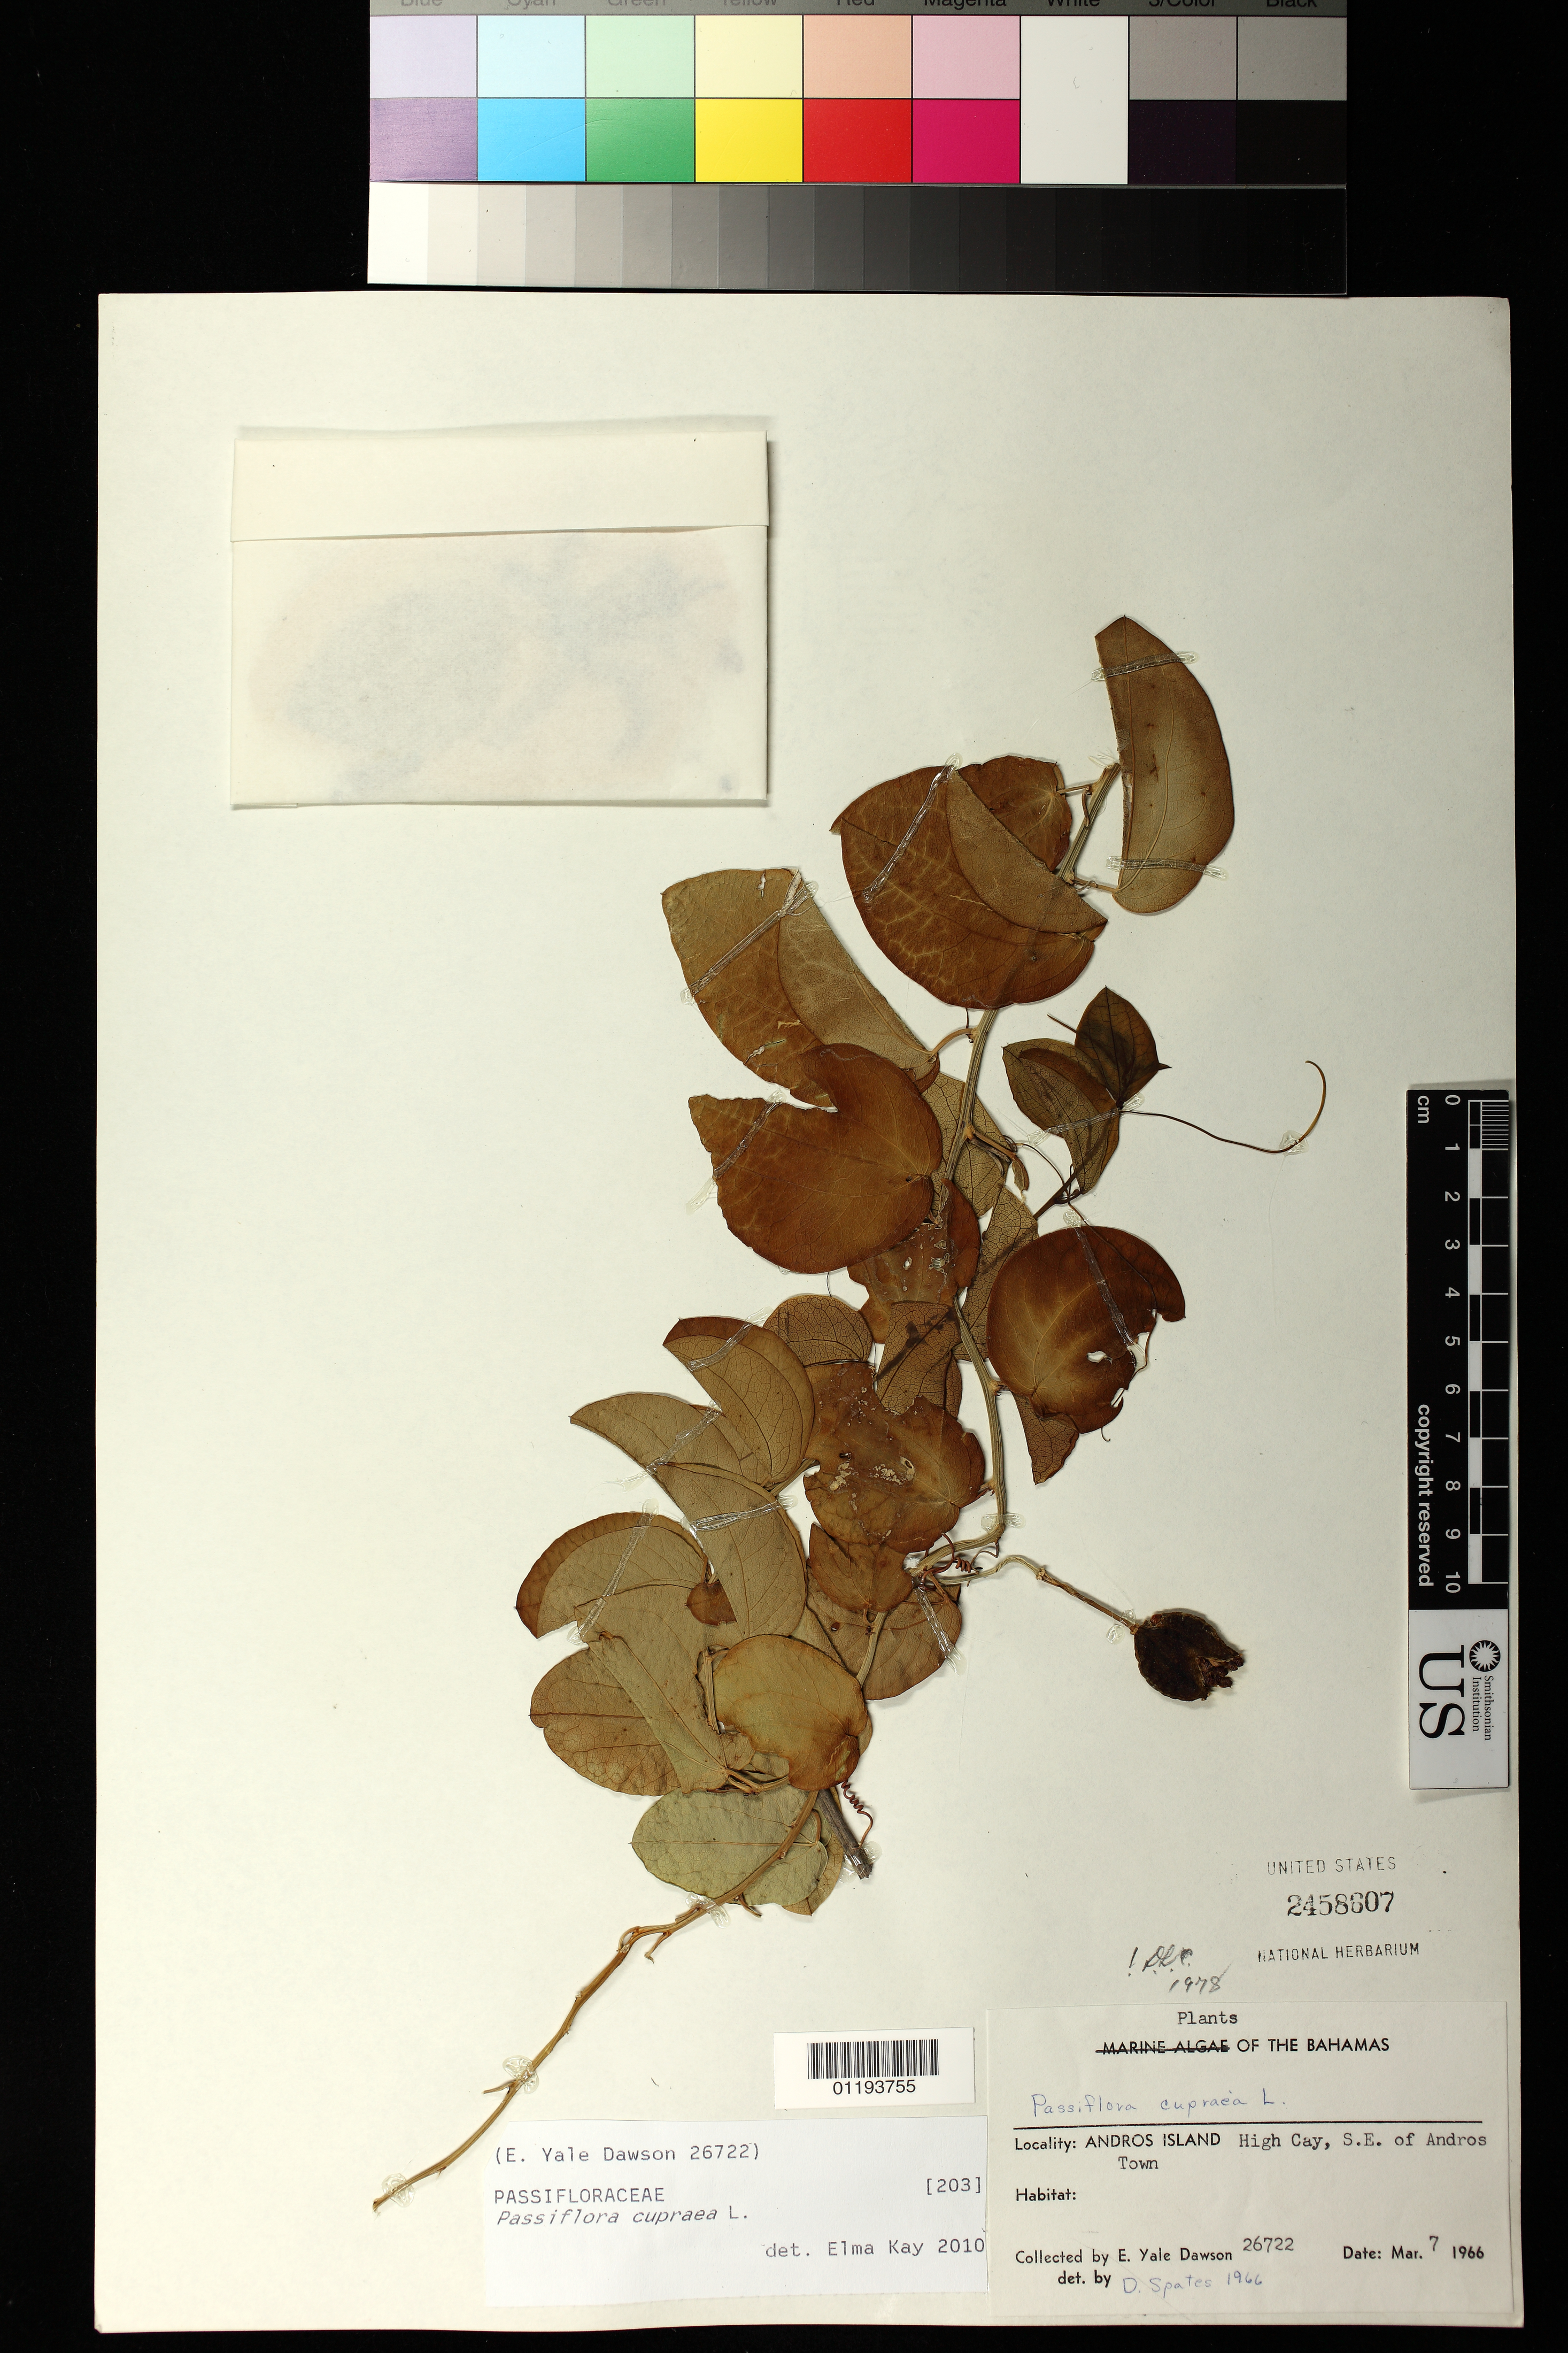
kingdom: Plantae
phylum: Tracheophyta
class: Magnoliopsida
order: Malpighiales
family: Passifloraceae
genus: Passiflora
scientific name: Passiflora cupraea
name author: L.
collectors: E. Y. Dawson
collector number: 26722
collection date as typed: Mar 7 1966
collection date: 1966-03-07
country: Bahamas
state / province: North Andros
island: Andros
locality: Andros Island, High Cay, S.E. of Andros Town.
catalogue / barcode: US 2458607